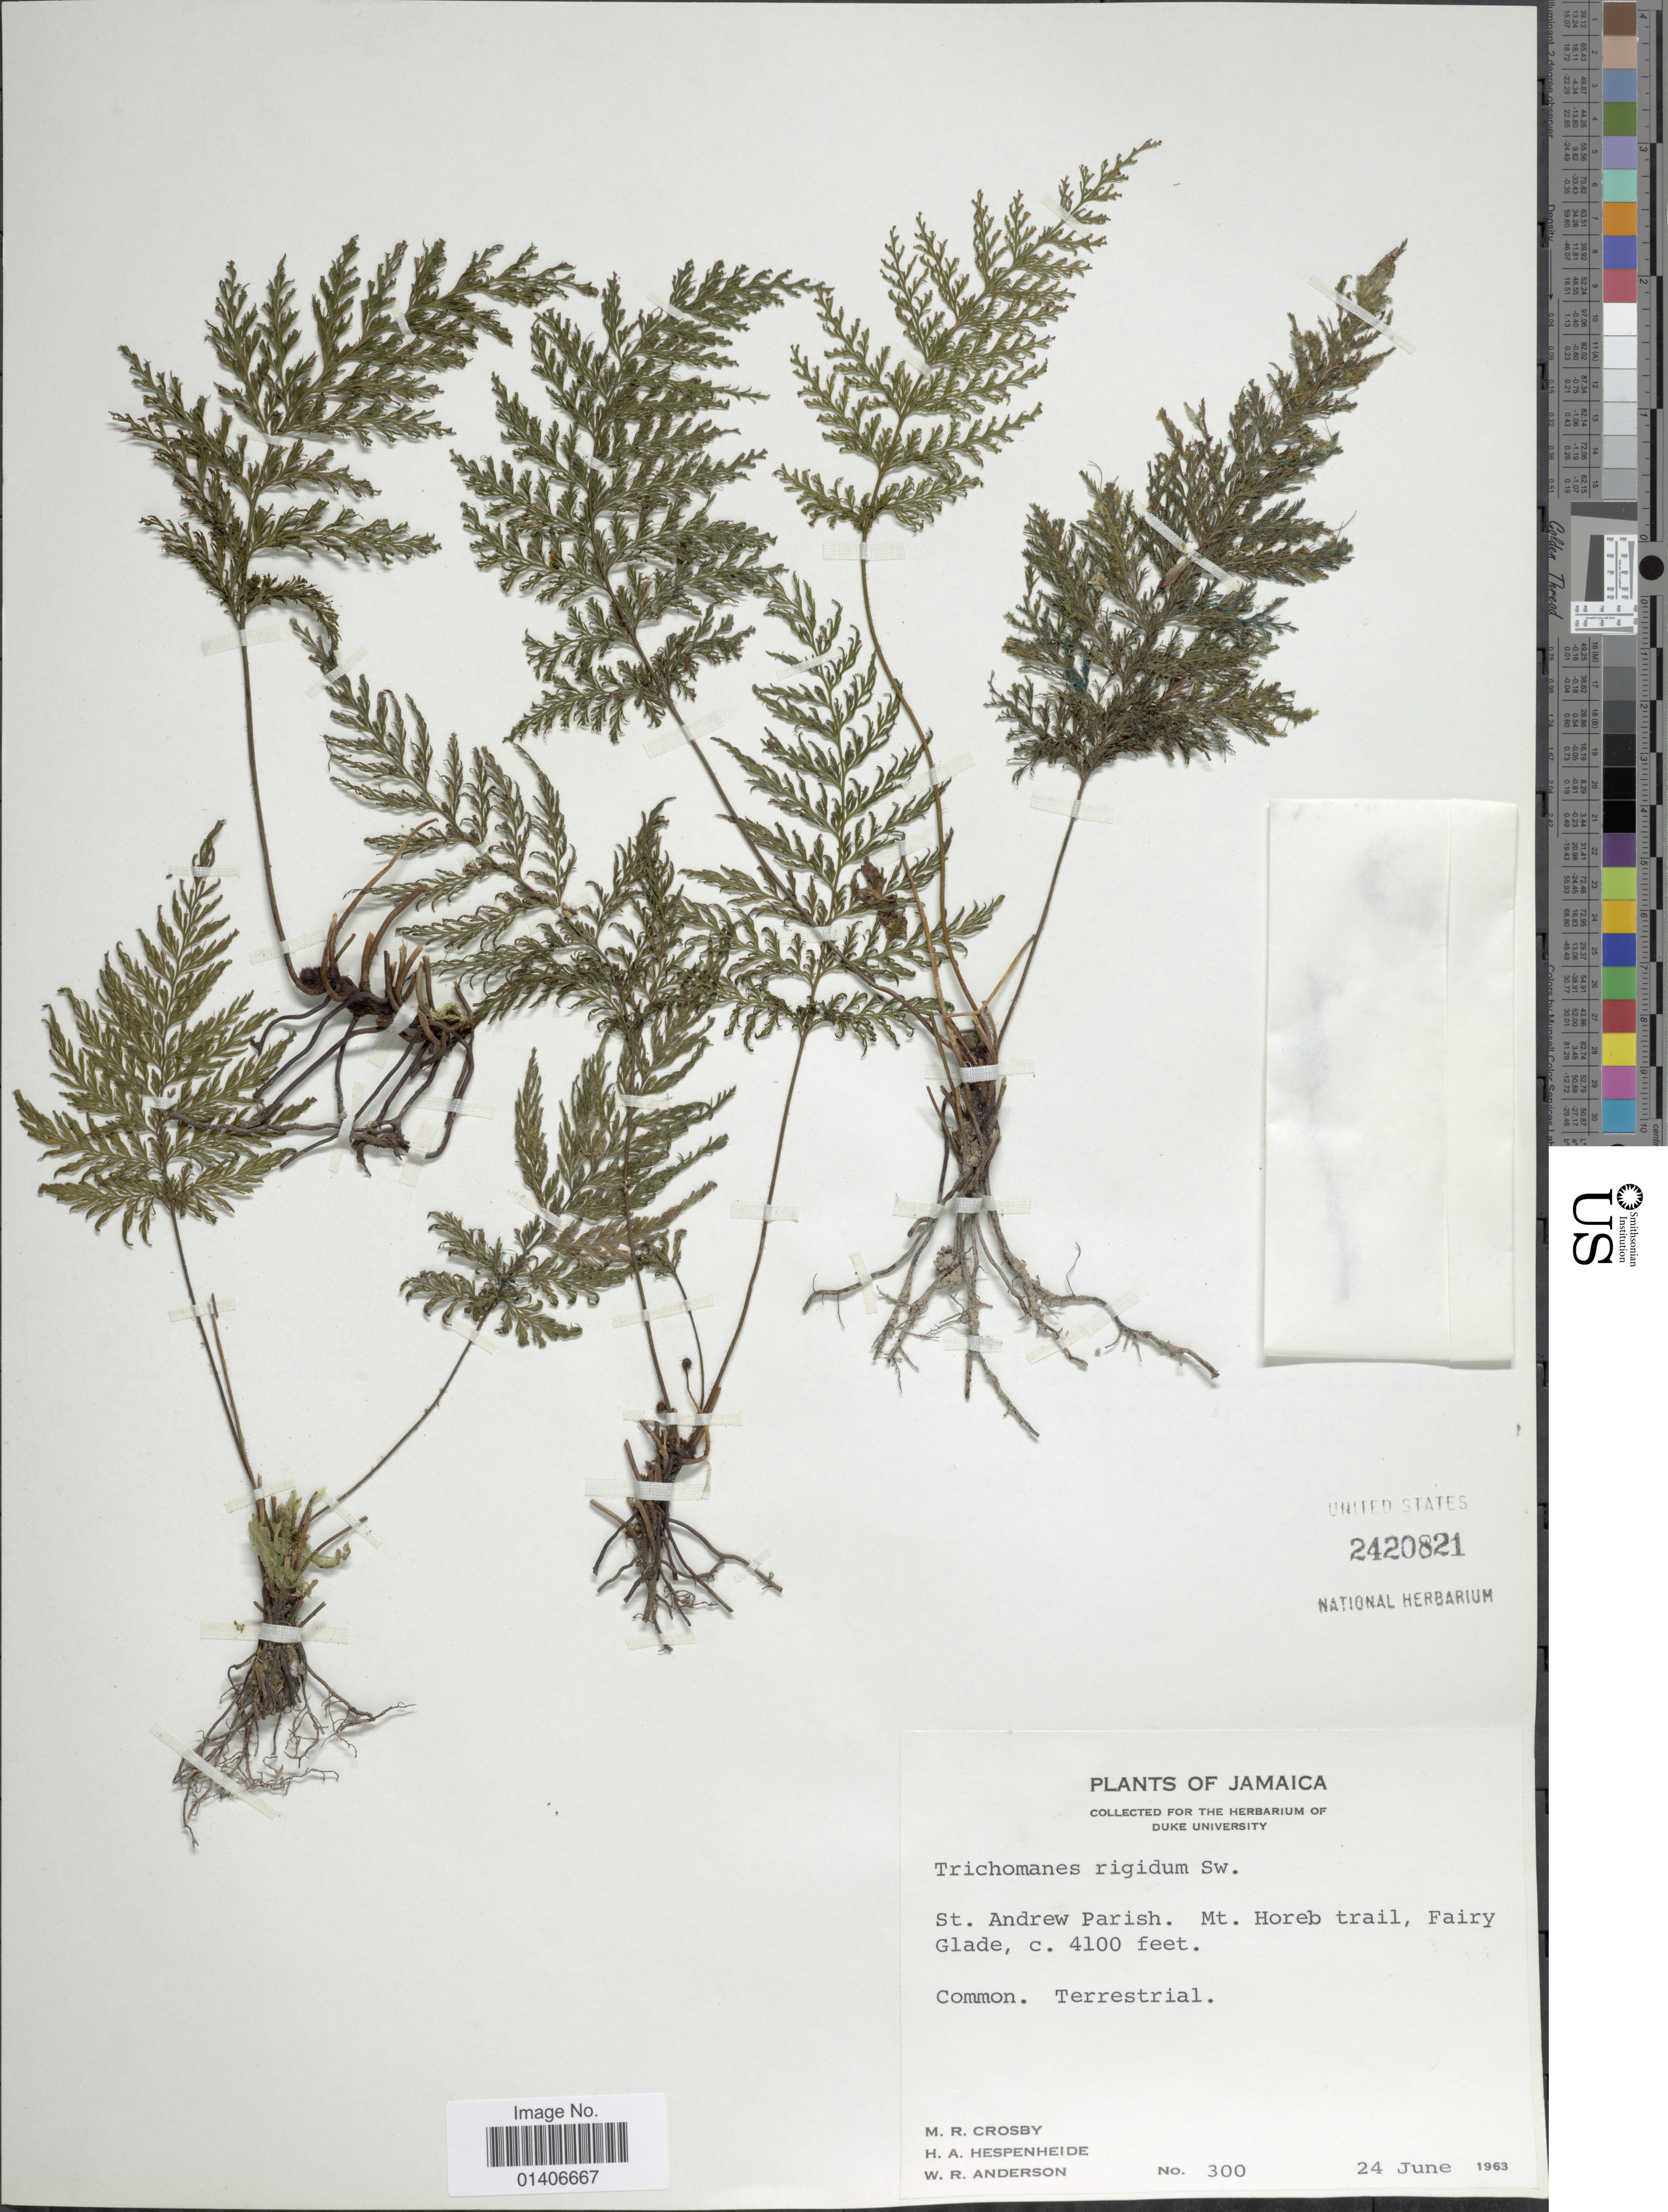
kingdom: Plantae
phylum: Tracheophyta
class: Polypodiopsida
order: Hymenophyllales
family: Hymenophyllaceae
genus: Abrodictyum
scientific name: Abrodictyum rigidum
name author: (Sw.) Ebihara & Dubuisson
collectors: M. R. Crosby, H. Hespendheide & W. Anderson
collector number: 300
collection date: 1963-06-24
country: Jamaica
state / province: Saint Andrew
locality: St Andrew Parish. Mt Horeb trail, Fairy Glade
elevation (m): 1250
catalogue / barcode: US 2420821